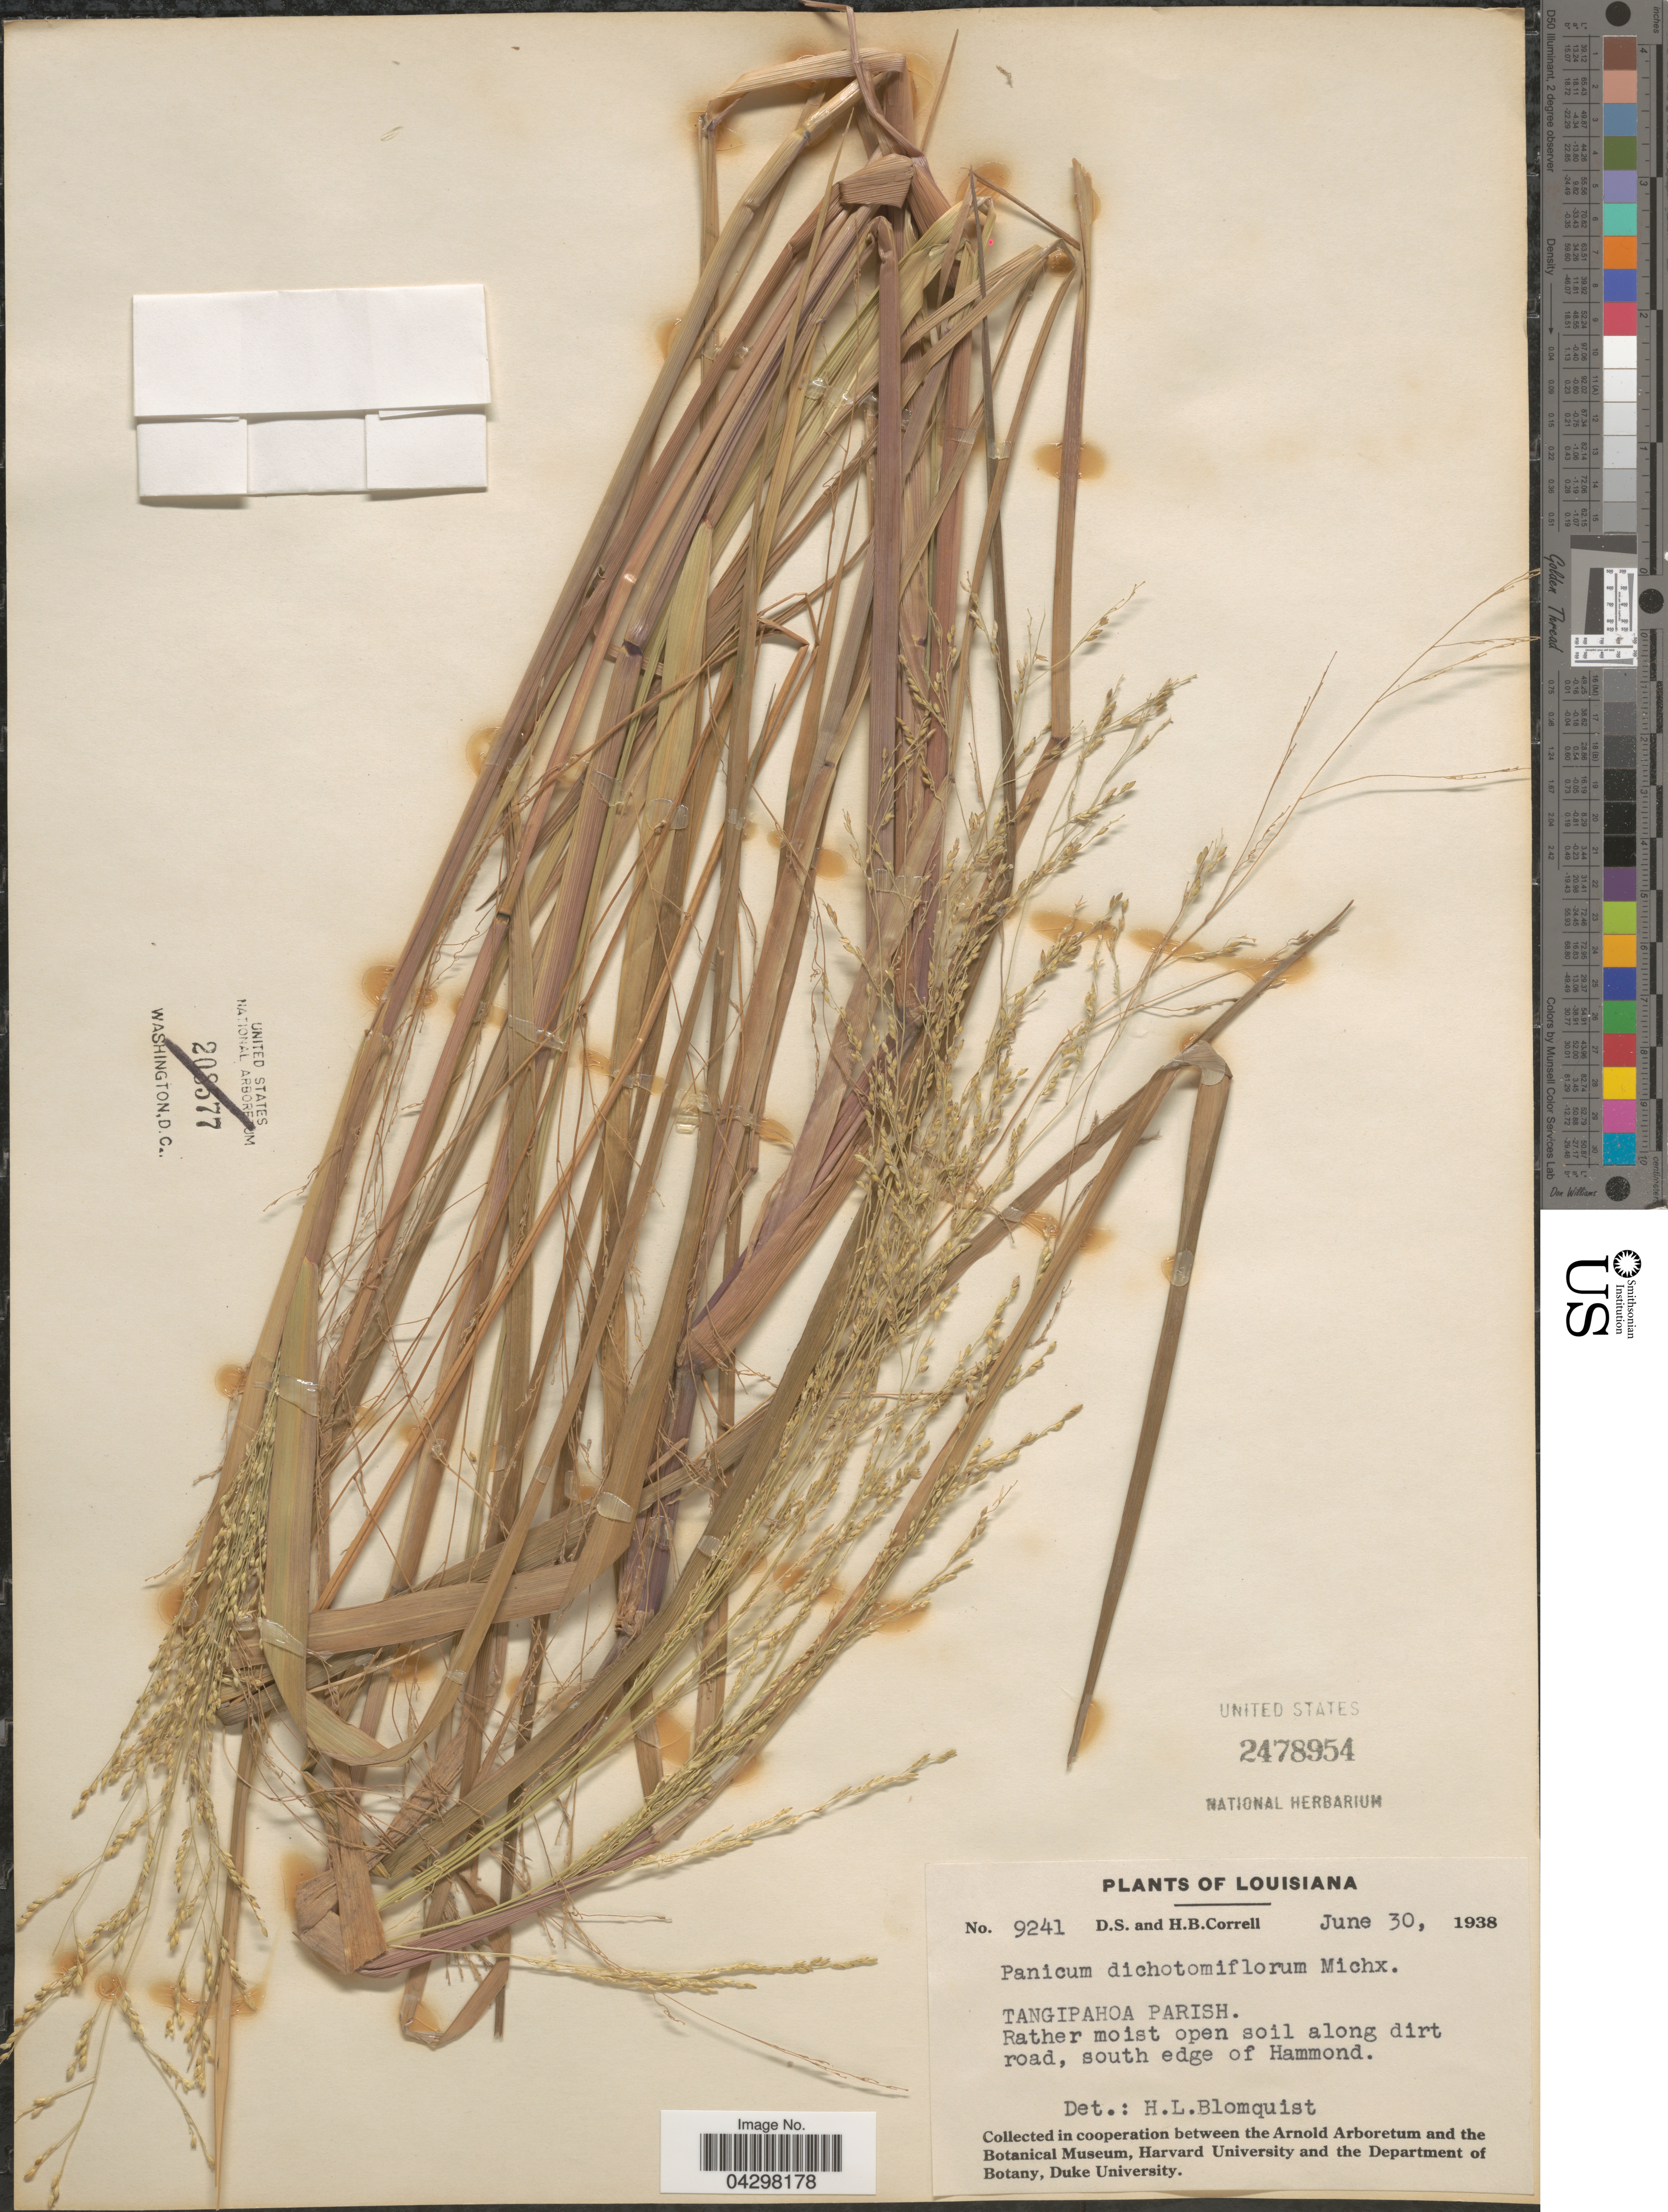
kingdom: Plantae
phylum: Tracheophyta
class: Liliopsida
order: Poales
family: Poaceae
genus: Panicum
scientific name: Panicum dichotomiflorum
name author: Michx.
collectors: D. S. Correll & H. Correll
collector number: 9241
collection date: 1938-06-30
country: United States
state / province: Louisiana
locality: Tangipahoa Parish. Rather moist open soil along dirt road, south edge of Hammond.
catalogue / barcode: US 2478954